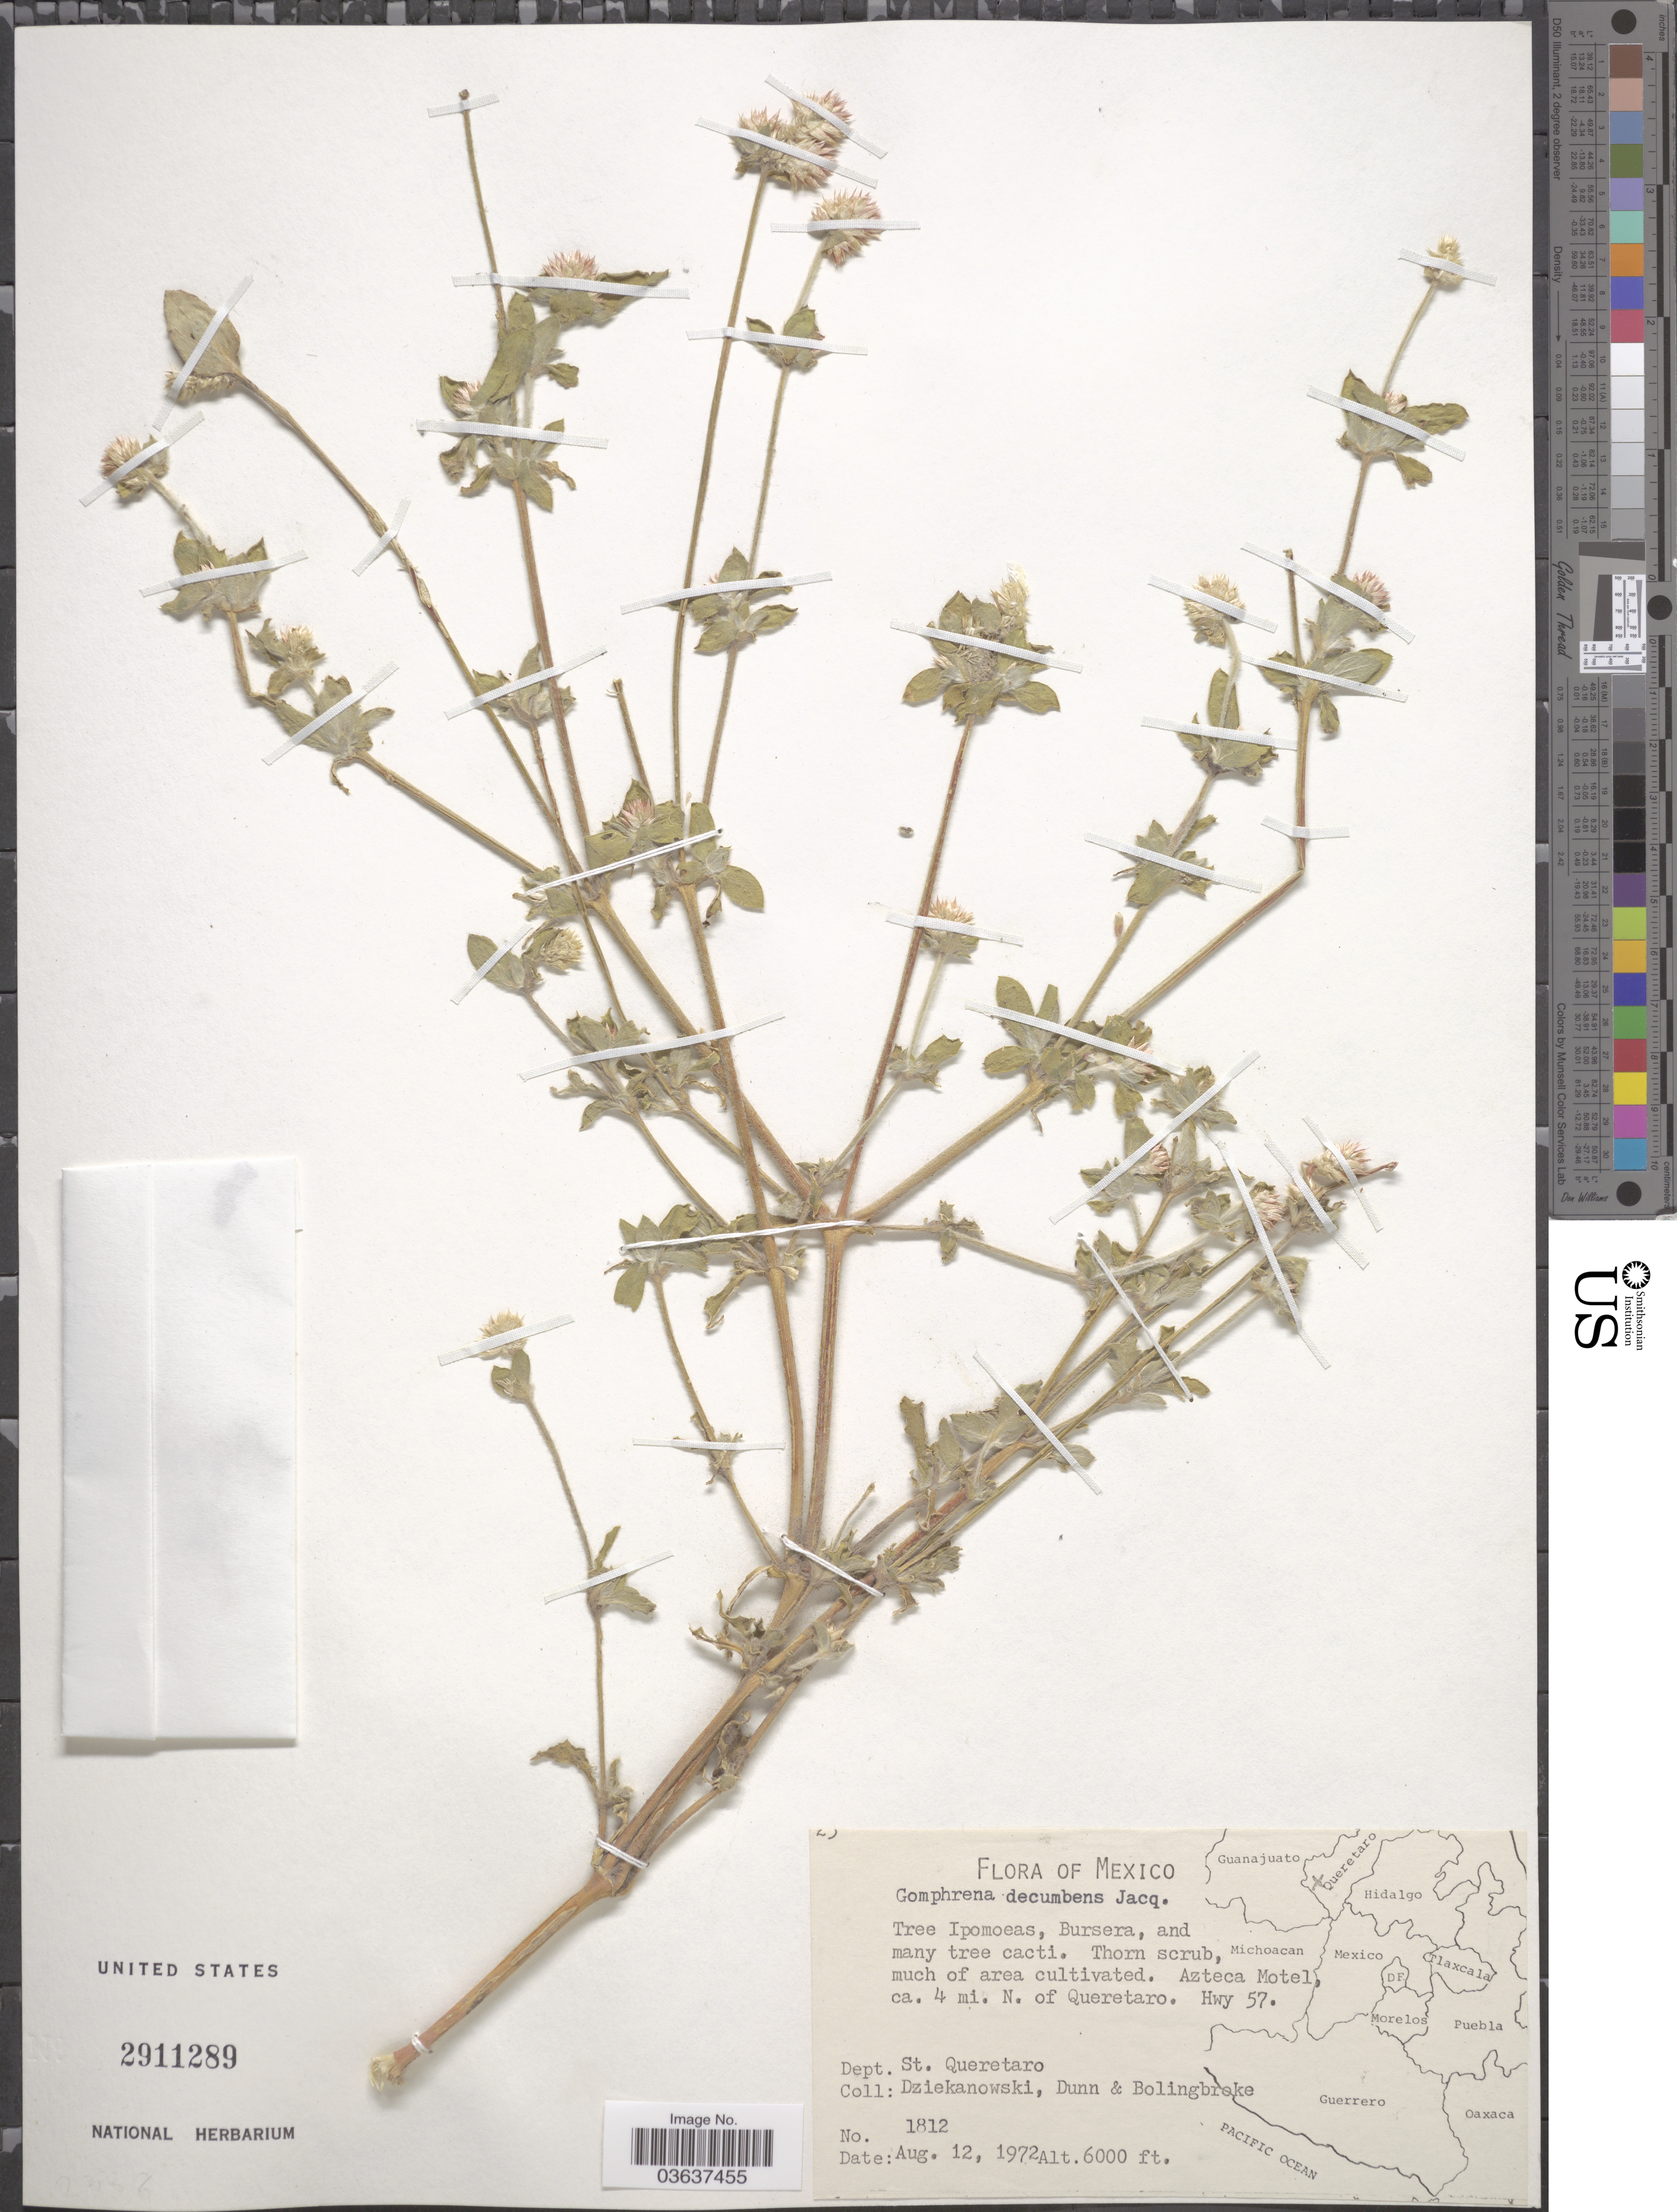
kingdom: Plantae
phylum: Tracheophyta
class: Magnoliopsida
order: Caryophyllales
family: Amaranthaceae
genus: Gomphrena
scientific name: Gomphrena decumbens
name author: Jacq.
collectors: -. Dziekanowski, Dunn, -- & -. Bolingbroke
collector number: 1812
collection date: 1972-08-12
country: Mexico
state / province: Querétaro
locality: Azteca Motel, ca. 4 mi. N. of Queretaro. Hwy 57. Dept. St. Queretaro.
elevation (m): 1829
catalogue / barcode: US 2911289